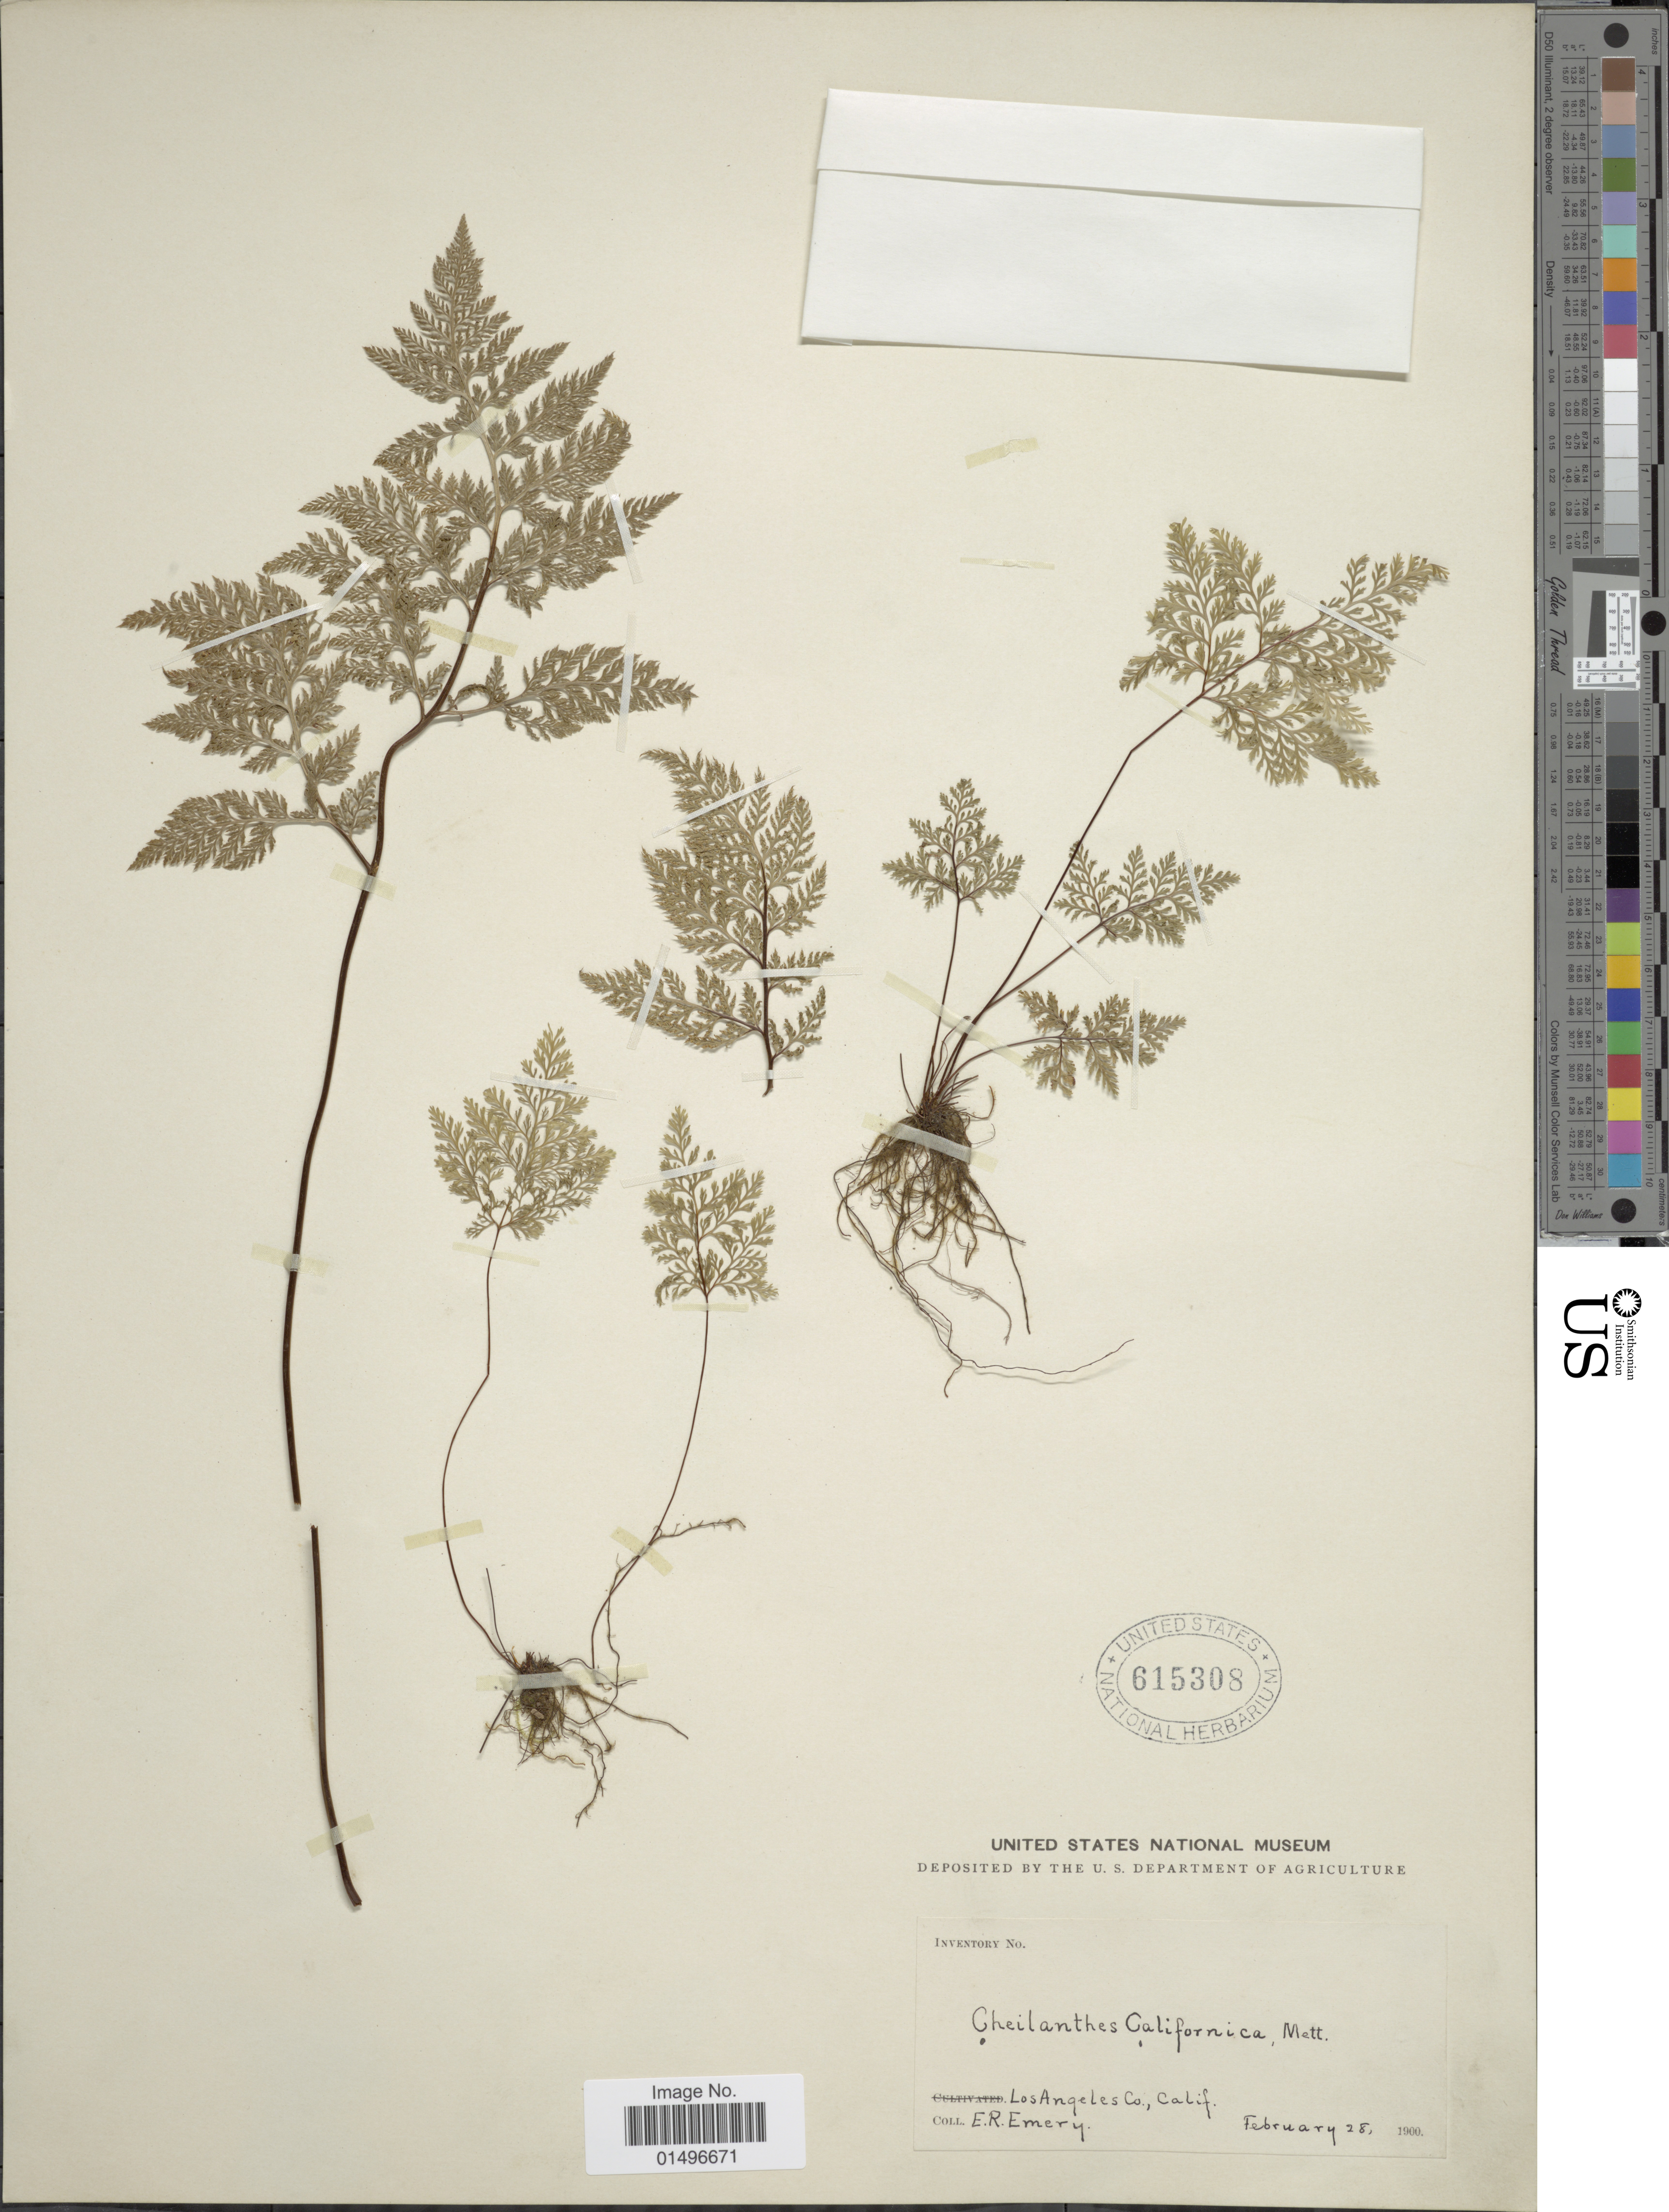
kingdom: Plantae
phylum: Tracheophyta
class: Polypodiopsida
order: Polypodiales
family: Pteridaceae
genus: Aspidotis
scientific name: Aspidotis californica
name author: (Hook.) Nutt. ex Copel.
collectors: E. Emery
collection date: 1900-02-28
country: United States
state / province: California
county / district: Los Angeles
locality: California, Los Angeles Co.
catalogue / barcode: US 615308